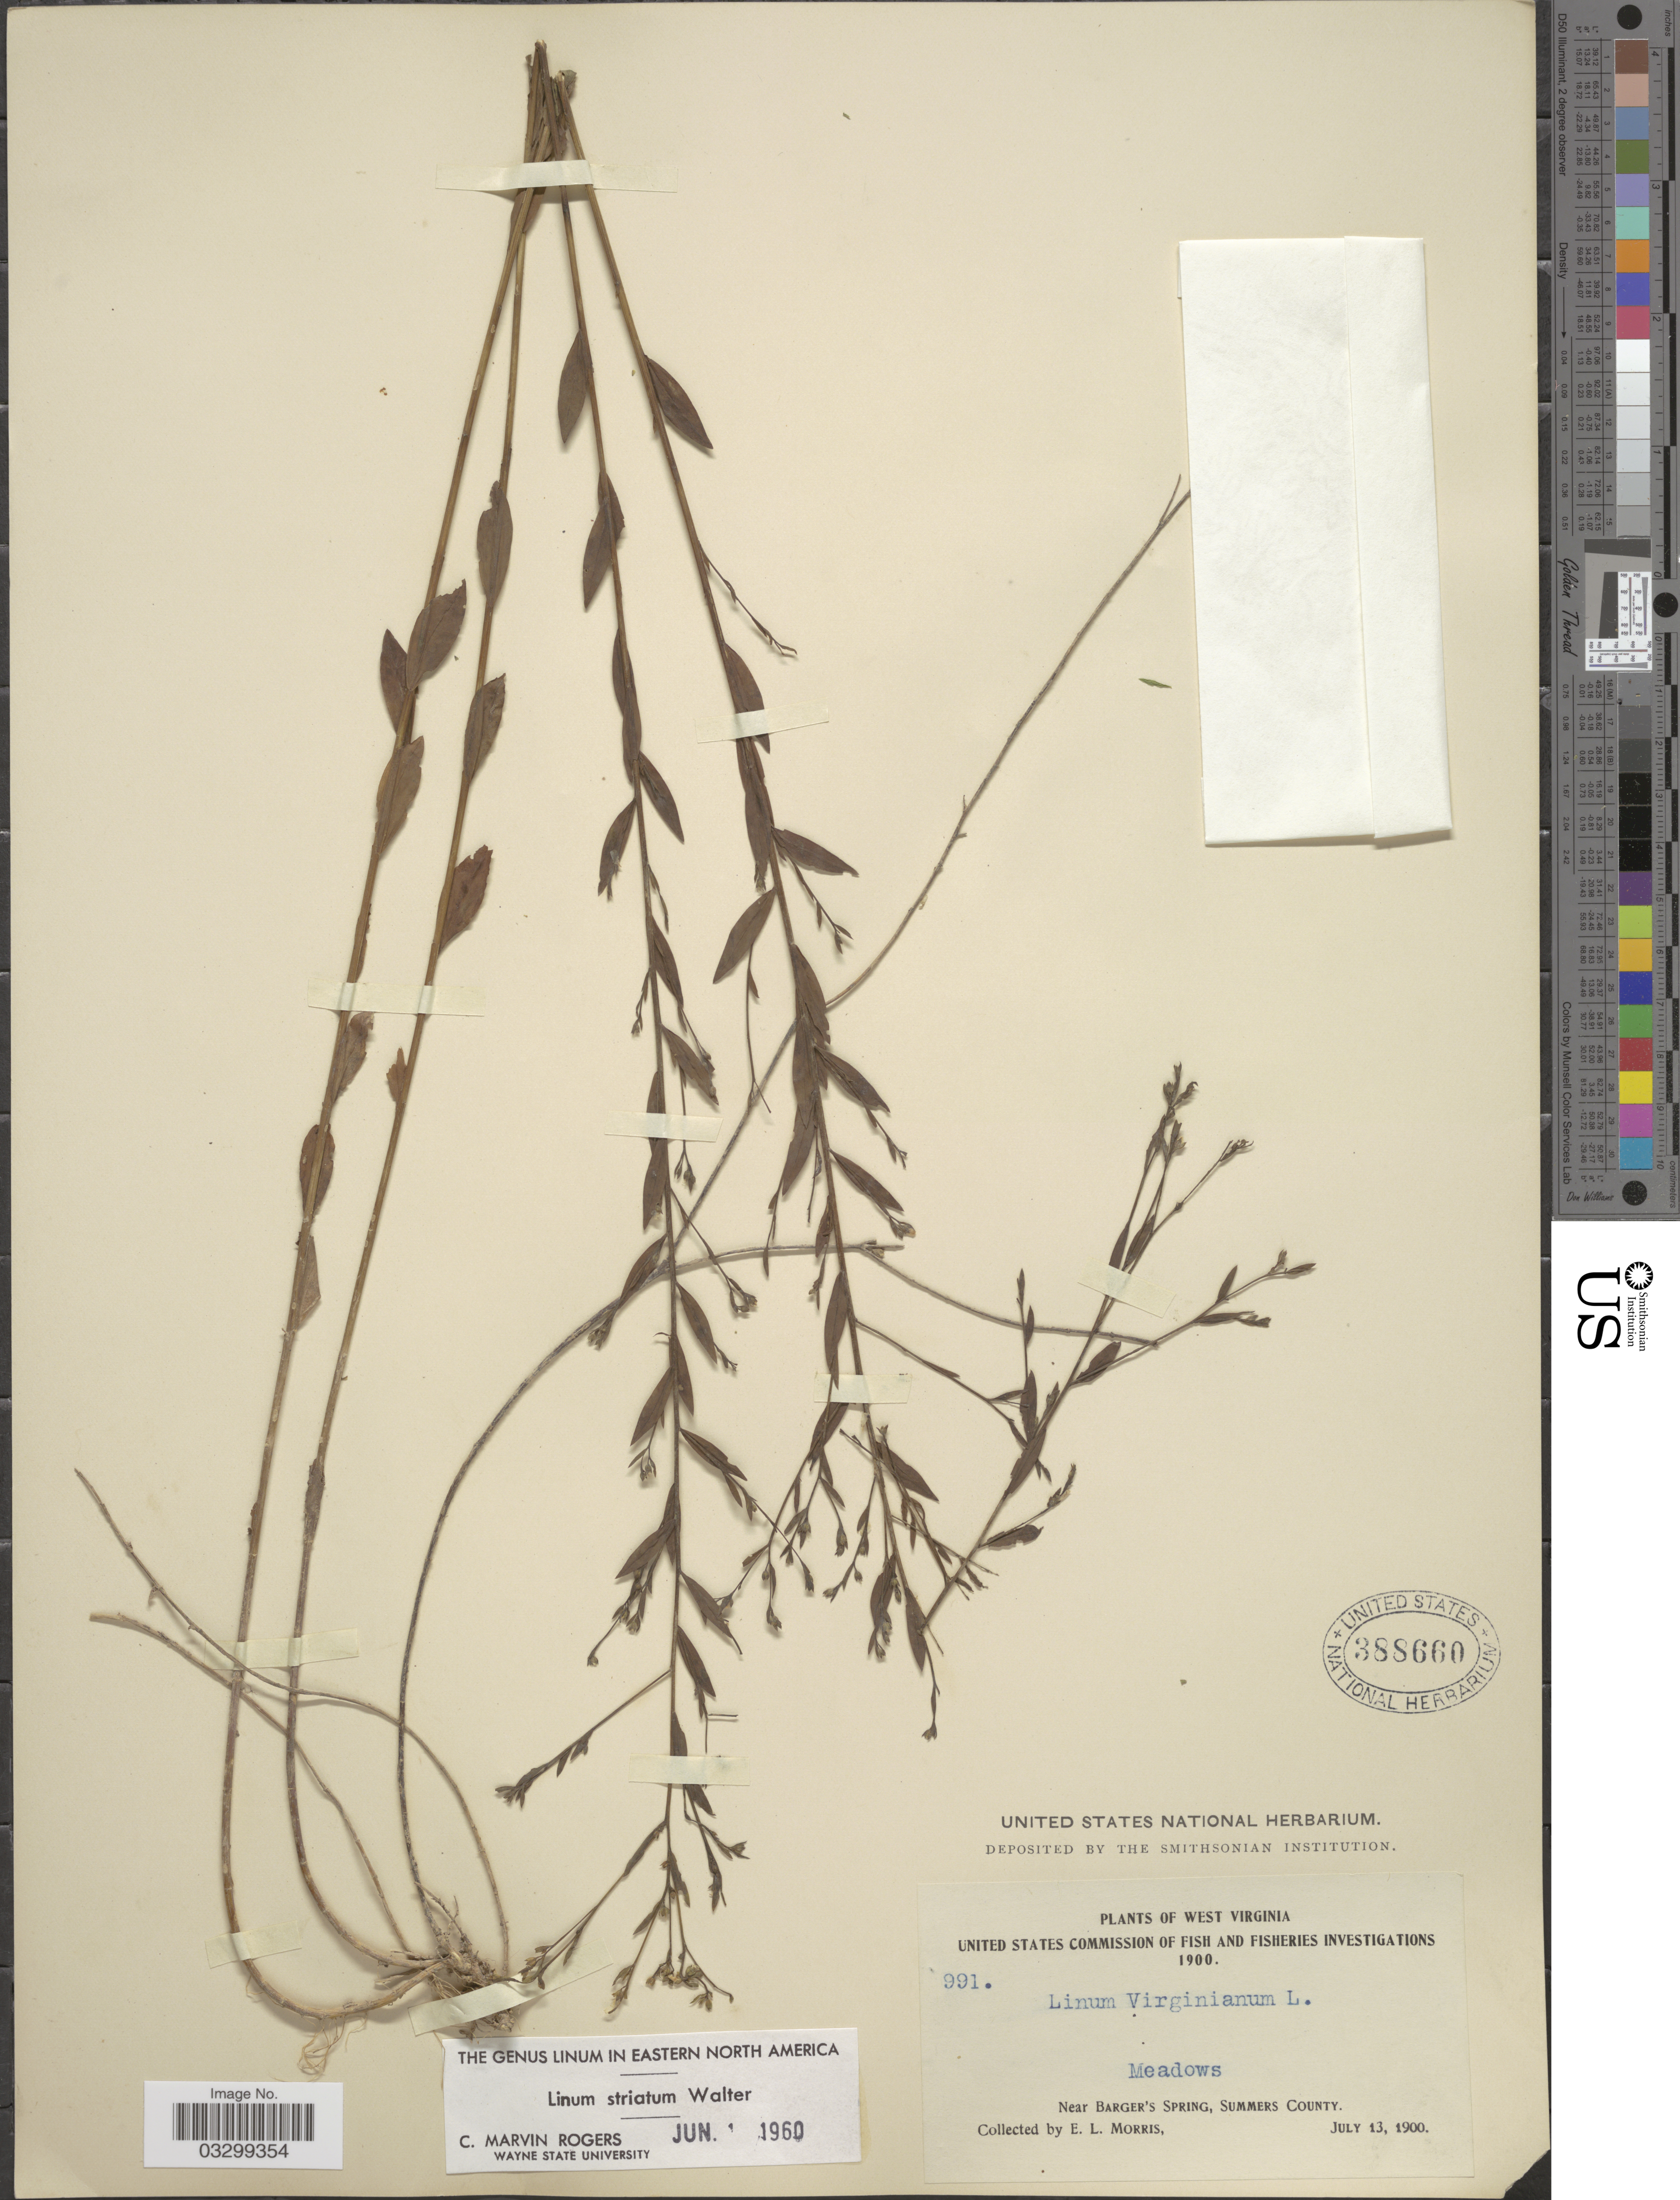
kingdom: Plantae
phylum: Tracheophyta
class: Magnoliopsida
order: Malpighiales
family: Linaceae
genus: Linum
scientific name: Linum striatum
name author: Walter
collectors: E. Morris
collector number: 991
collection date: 1900-07-13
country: United States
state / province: West Virginia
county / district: Summers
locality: Near Barger's Spring, Summers County.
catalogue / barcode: US 388660